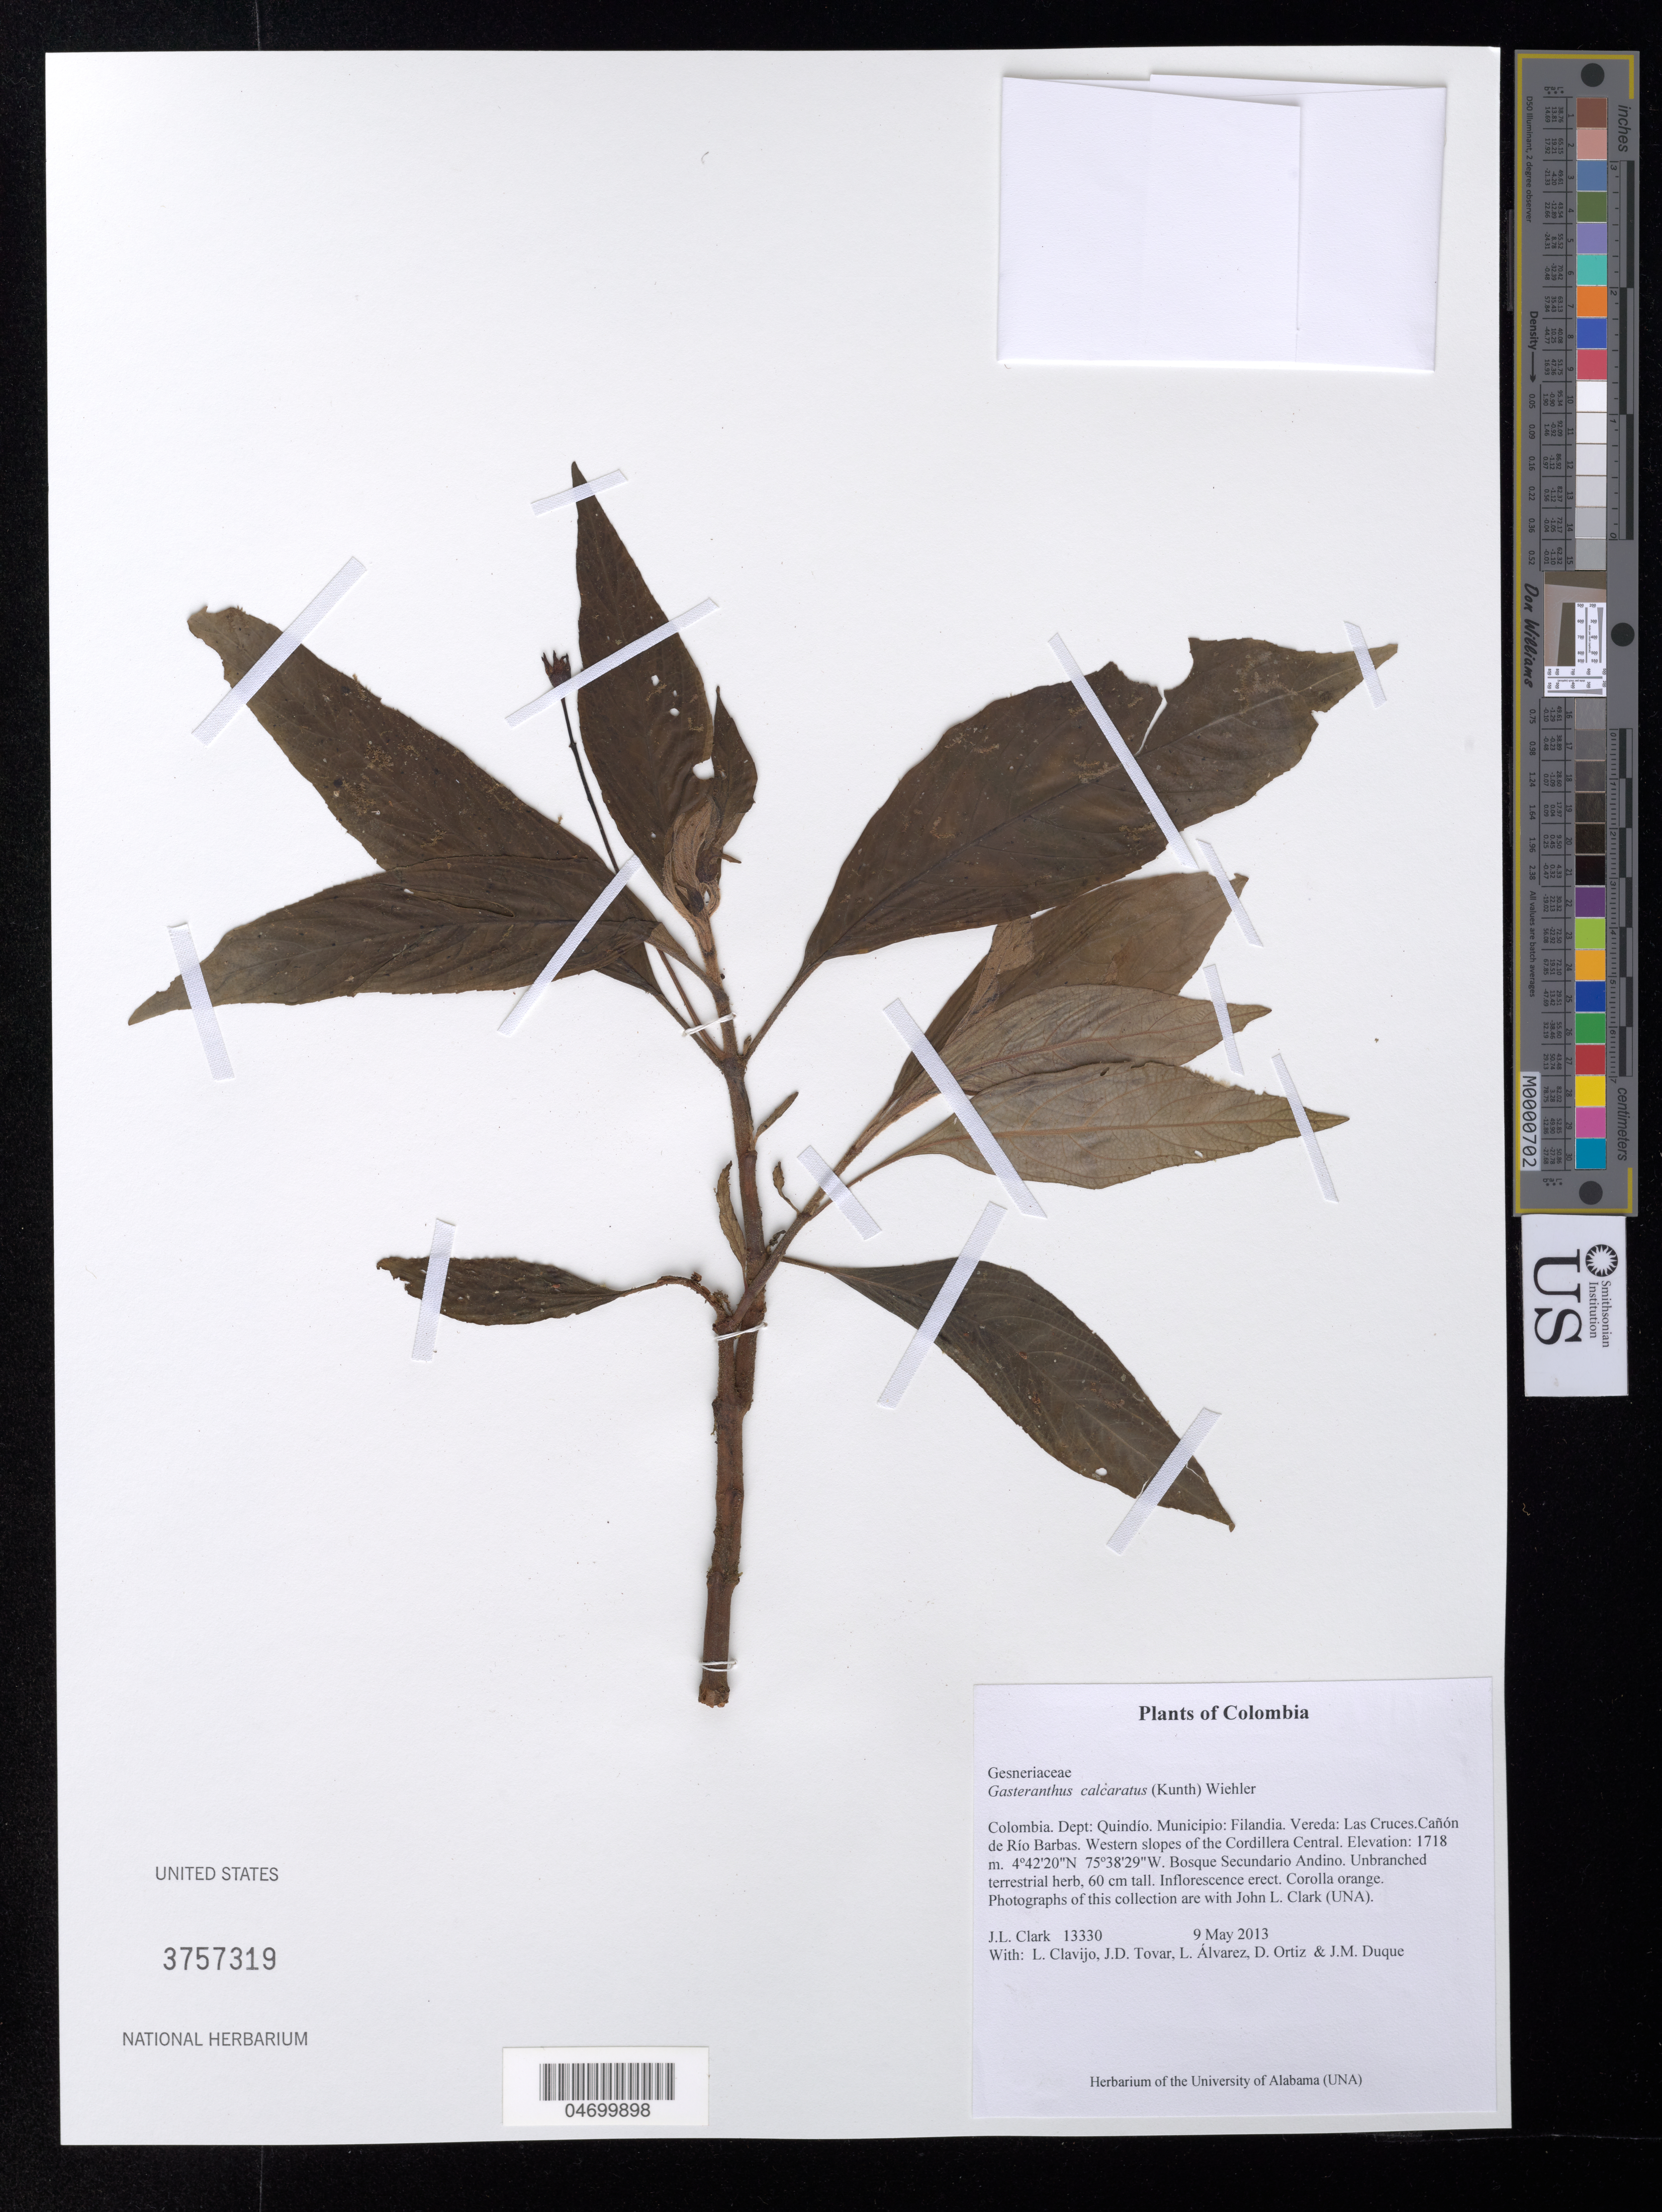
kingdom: Plantae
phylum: Tracheophyta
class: Magnoliopsida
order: Lamiales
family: Gesneriaceae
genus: Gasteranthus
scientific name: Gasteranthus calcaratus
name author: (Kunth) Wiehler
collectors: J. L. Clark, L. Clavijo, J. Tovar & L. Alvarez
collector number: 13330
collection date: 2013-05-09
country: Colombia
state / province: Quindío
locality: Dept: Quindio. Municipio: Filandia. Vereda: Las Cruces. Cañon de Río Barbas. Western slopes of the Cordillera Central.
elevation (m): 1718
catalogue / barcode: US 3757319